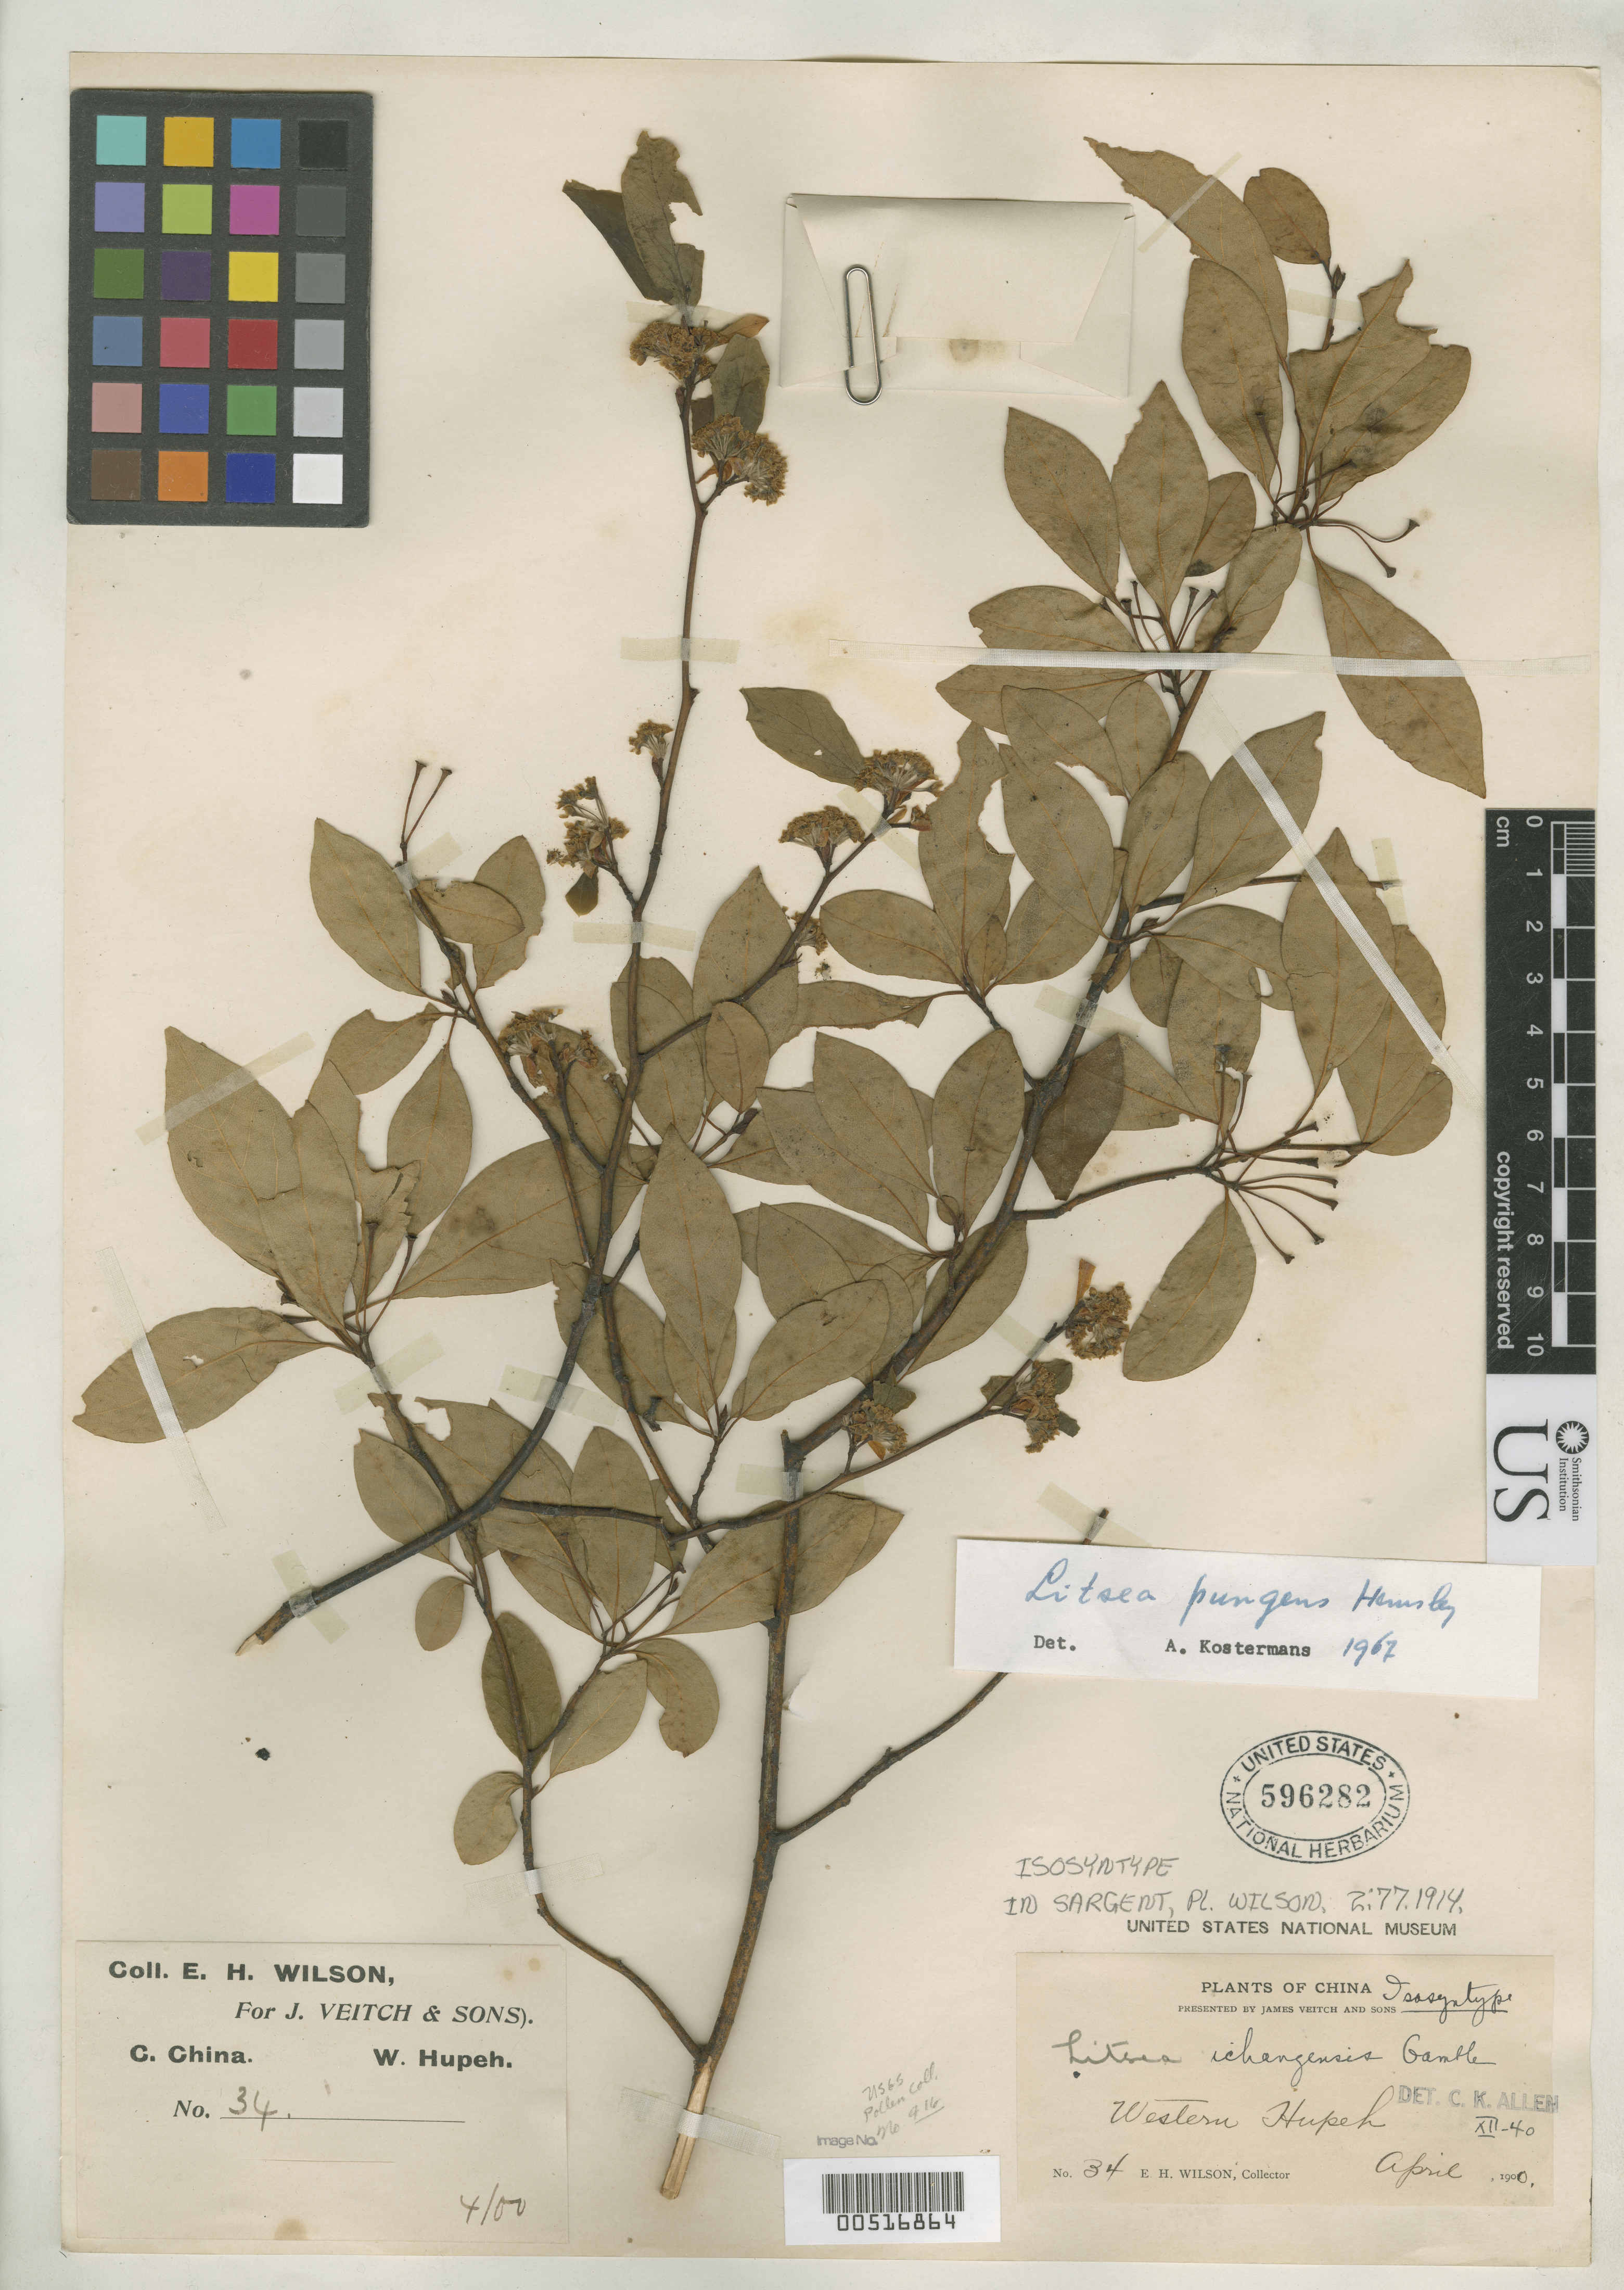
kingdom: Plantae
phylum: Tracheophyta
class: Magnoliopsida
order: Laurales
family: Lauraceae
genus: Litsea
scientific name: Litsea ichangensis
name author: Gamble in Sarg.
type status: Isosyntype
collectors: E. H. Wilson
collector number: Veitch Exped. 34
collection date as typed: Apr 1900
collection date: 1900-04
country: China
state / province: Hubei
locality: Western Hupeh.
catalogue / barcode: US 596282